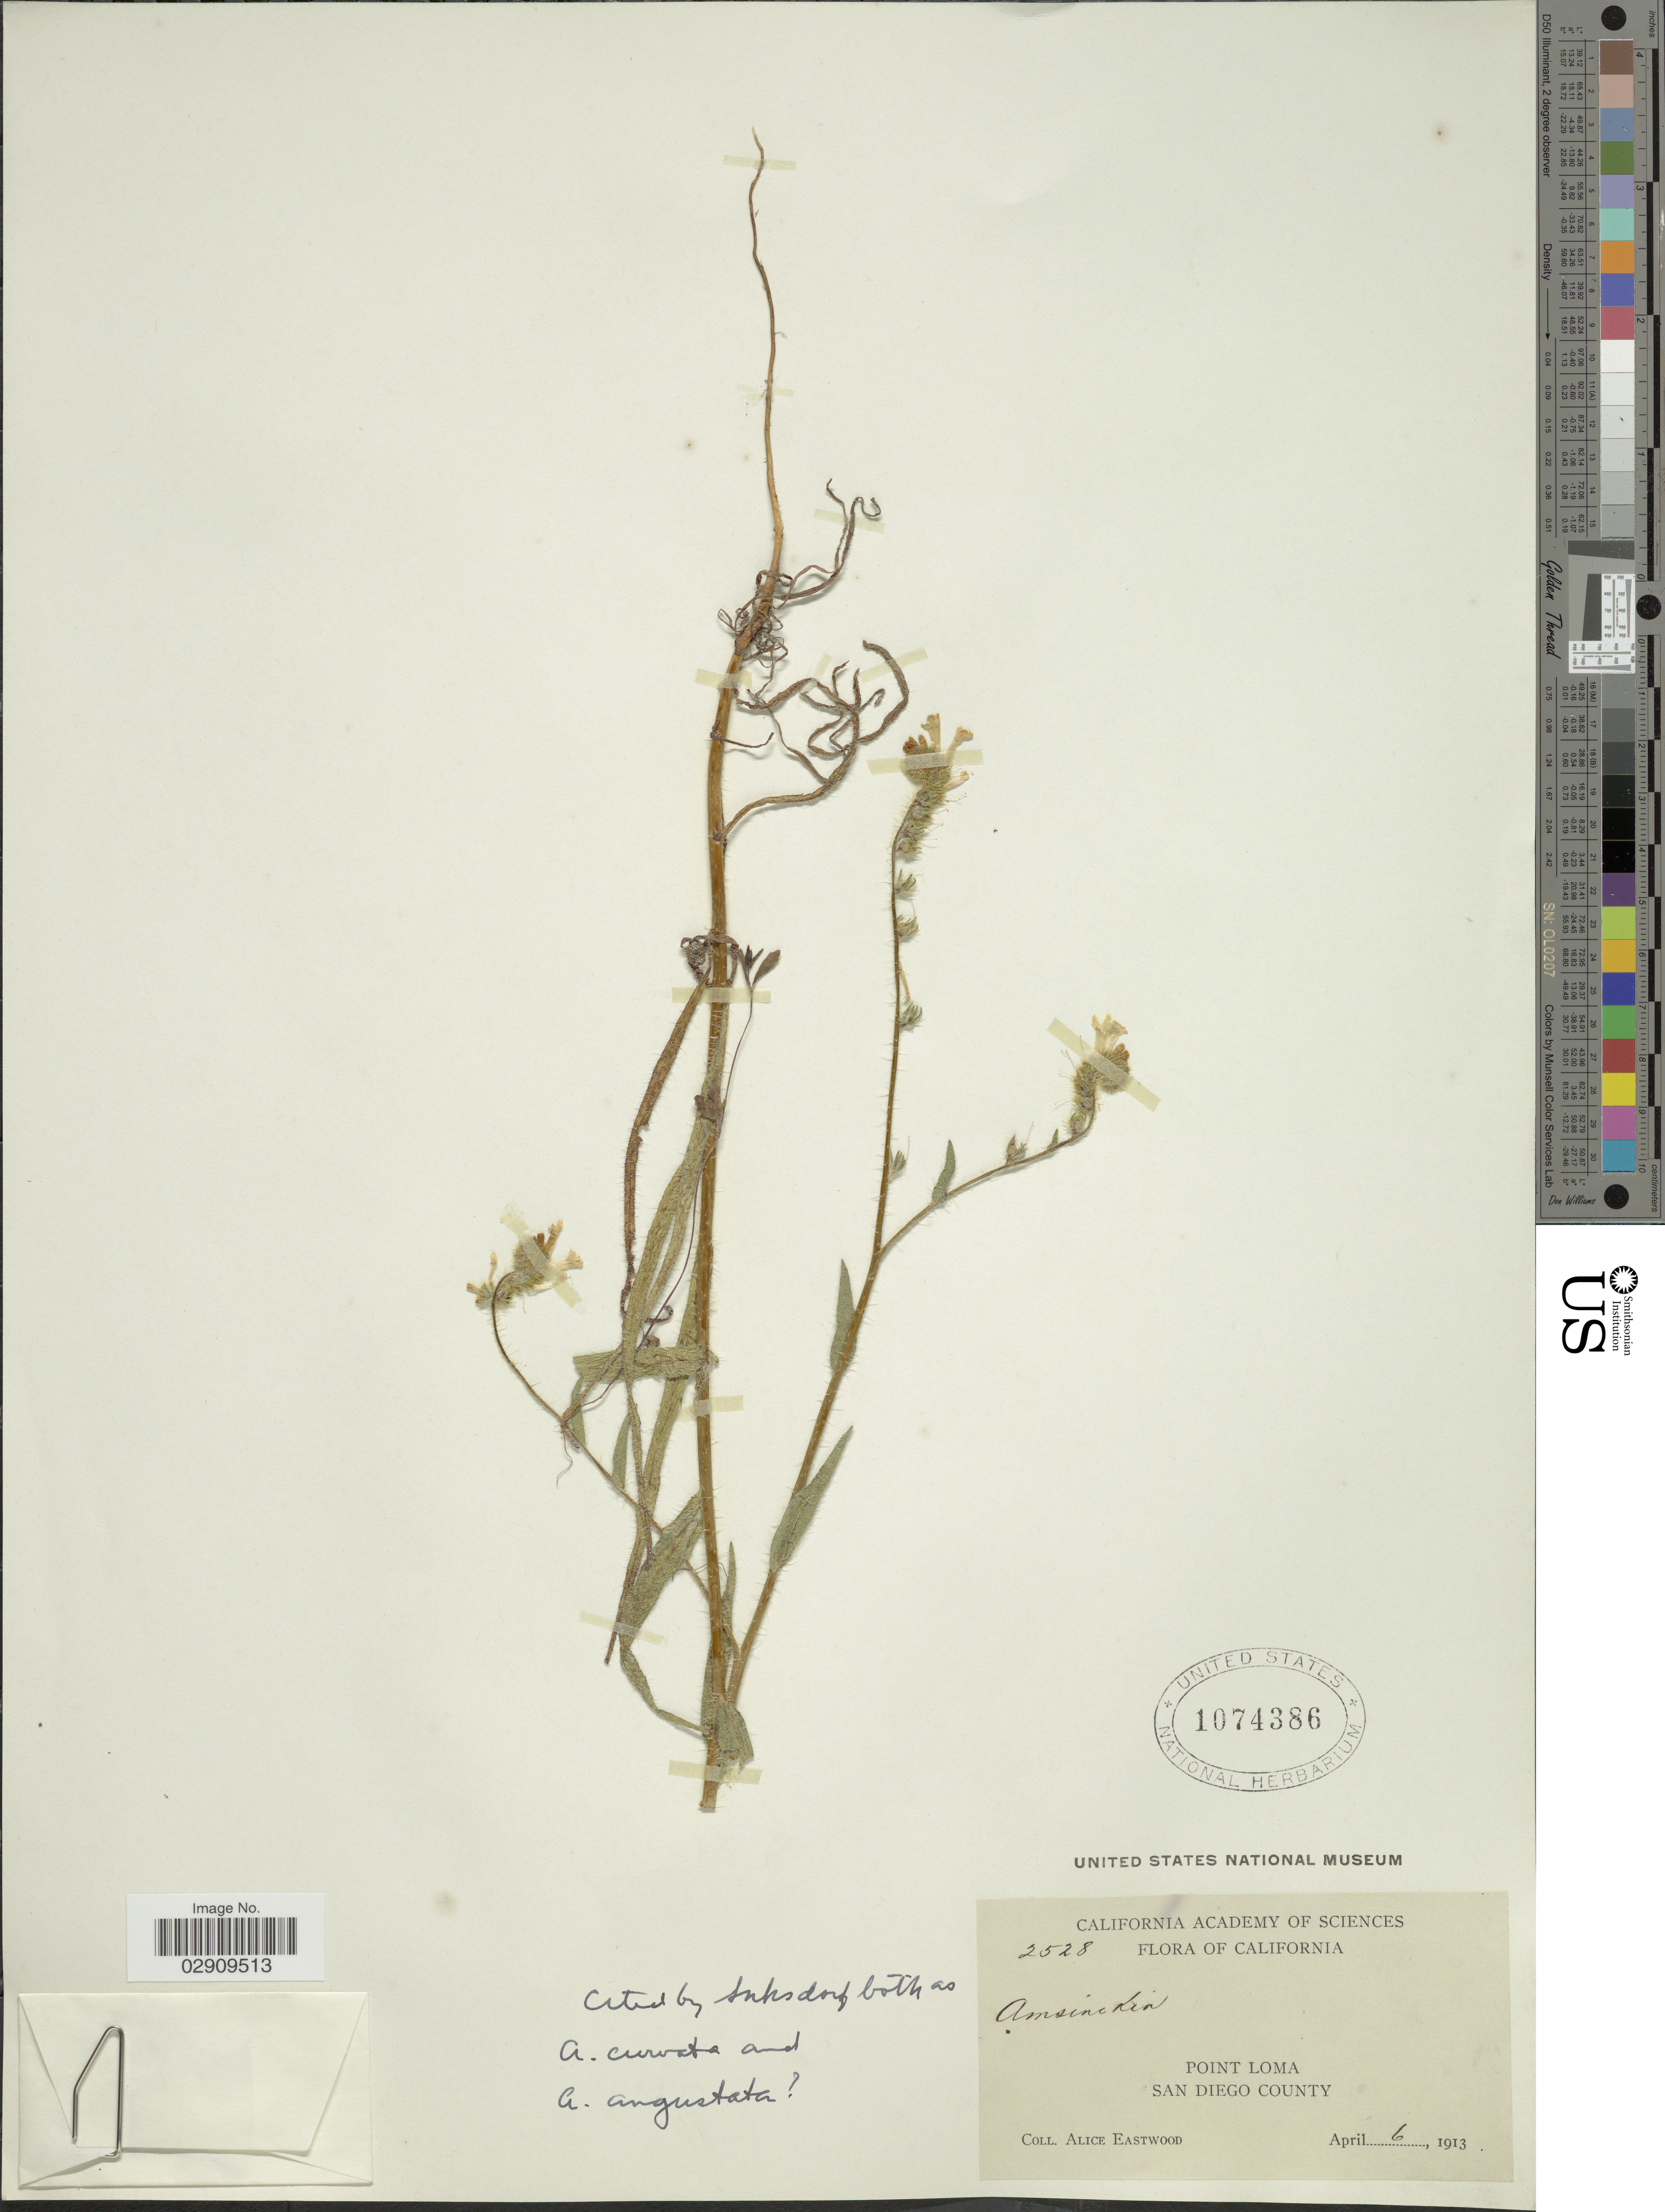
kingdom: Plantae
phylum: Tracheophyta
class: Magnoliopsida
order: Boraginales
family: Boraginaceae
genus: Amsinckia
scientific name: Amsinckia tessellata var. gloriosa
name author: (Eastw. ex Suksd.) Hoover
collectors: A. Eastwood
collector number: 2528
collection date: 1913-04-06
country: United States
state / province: California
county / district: San Diego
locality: Point Loma. San Diego County.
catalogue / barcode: US 1074386